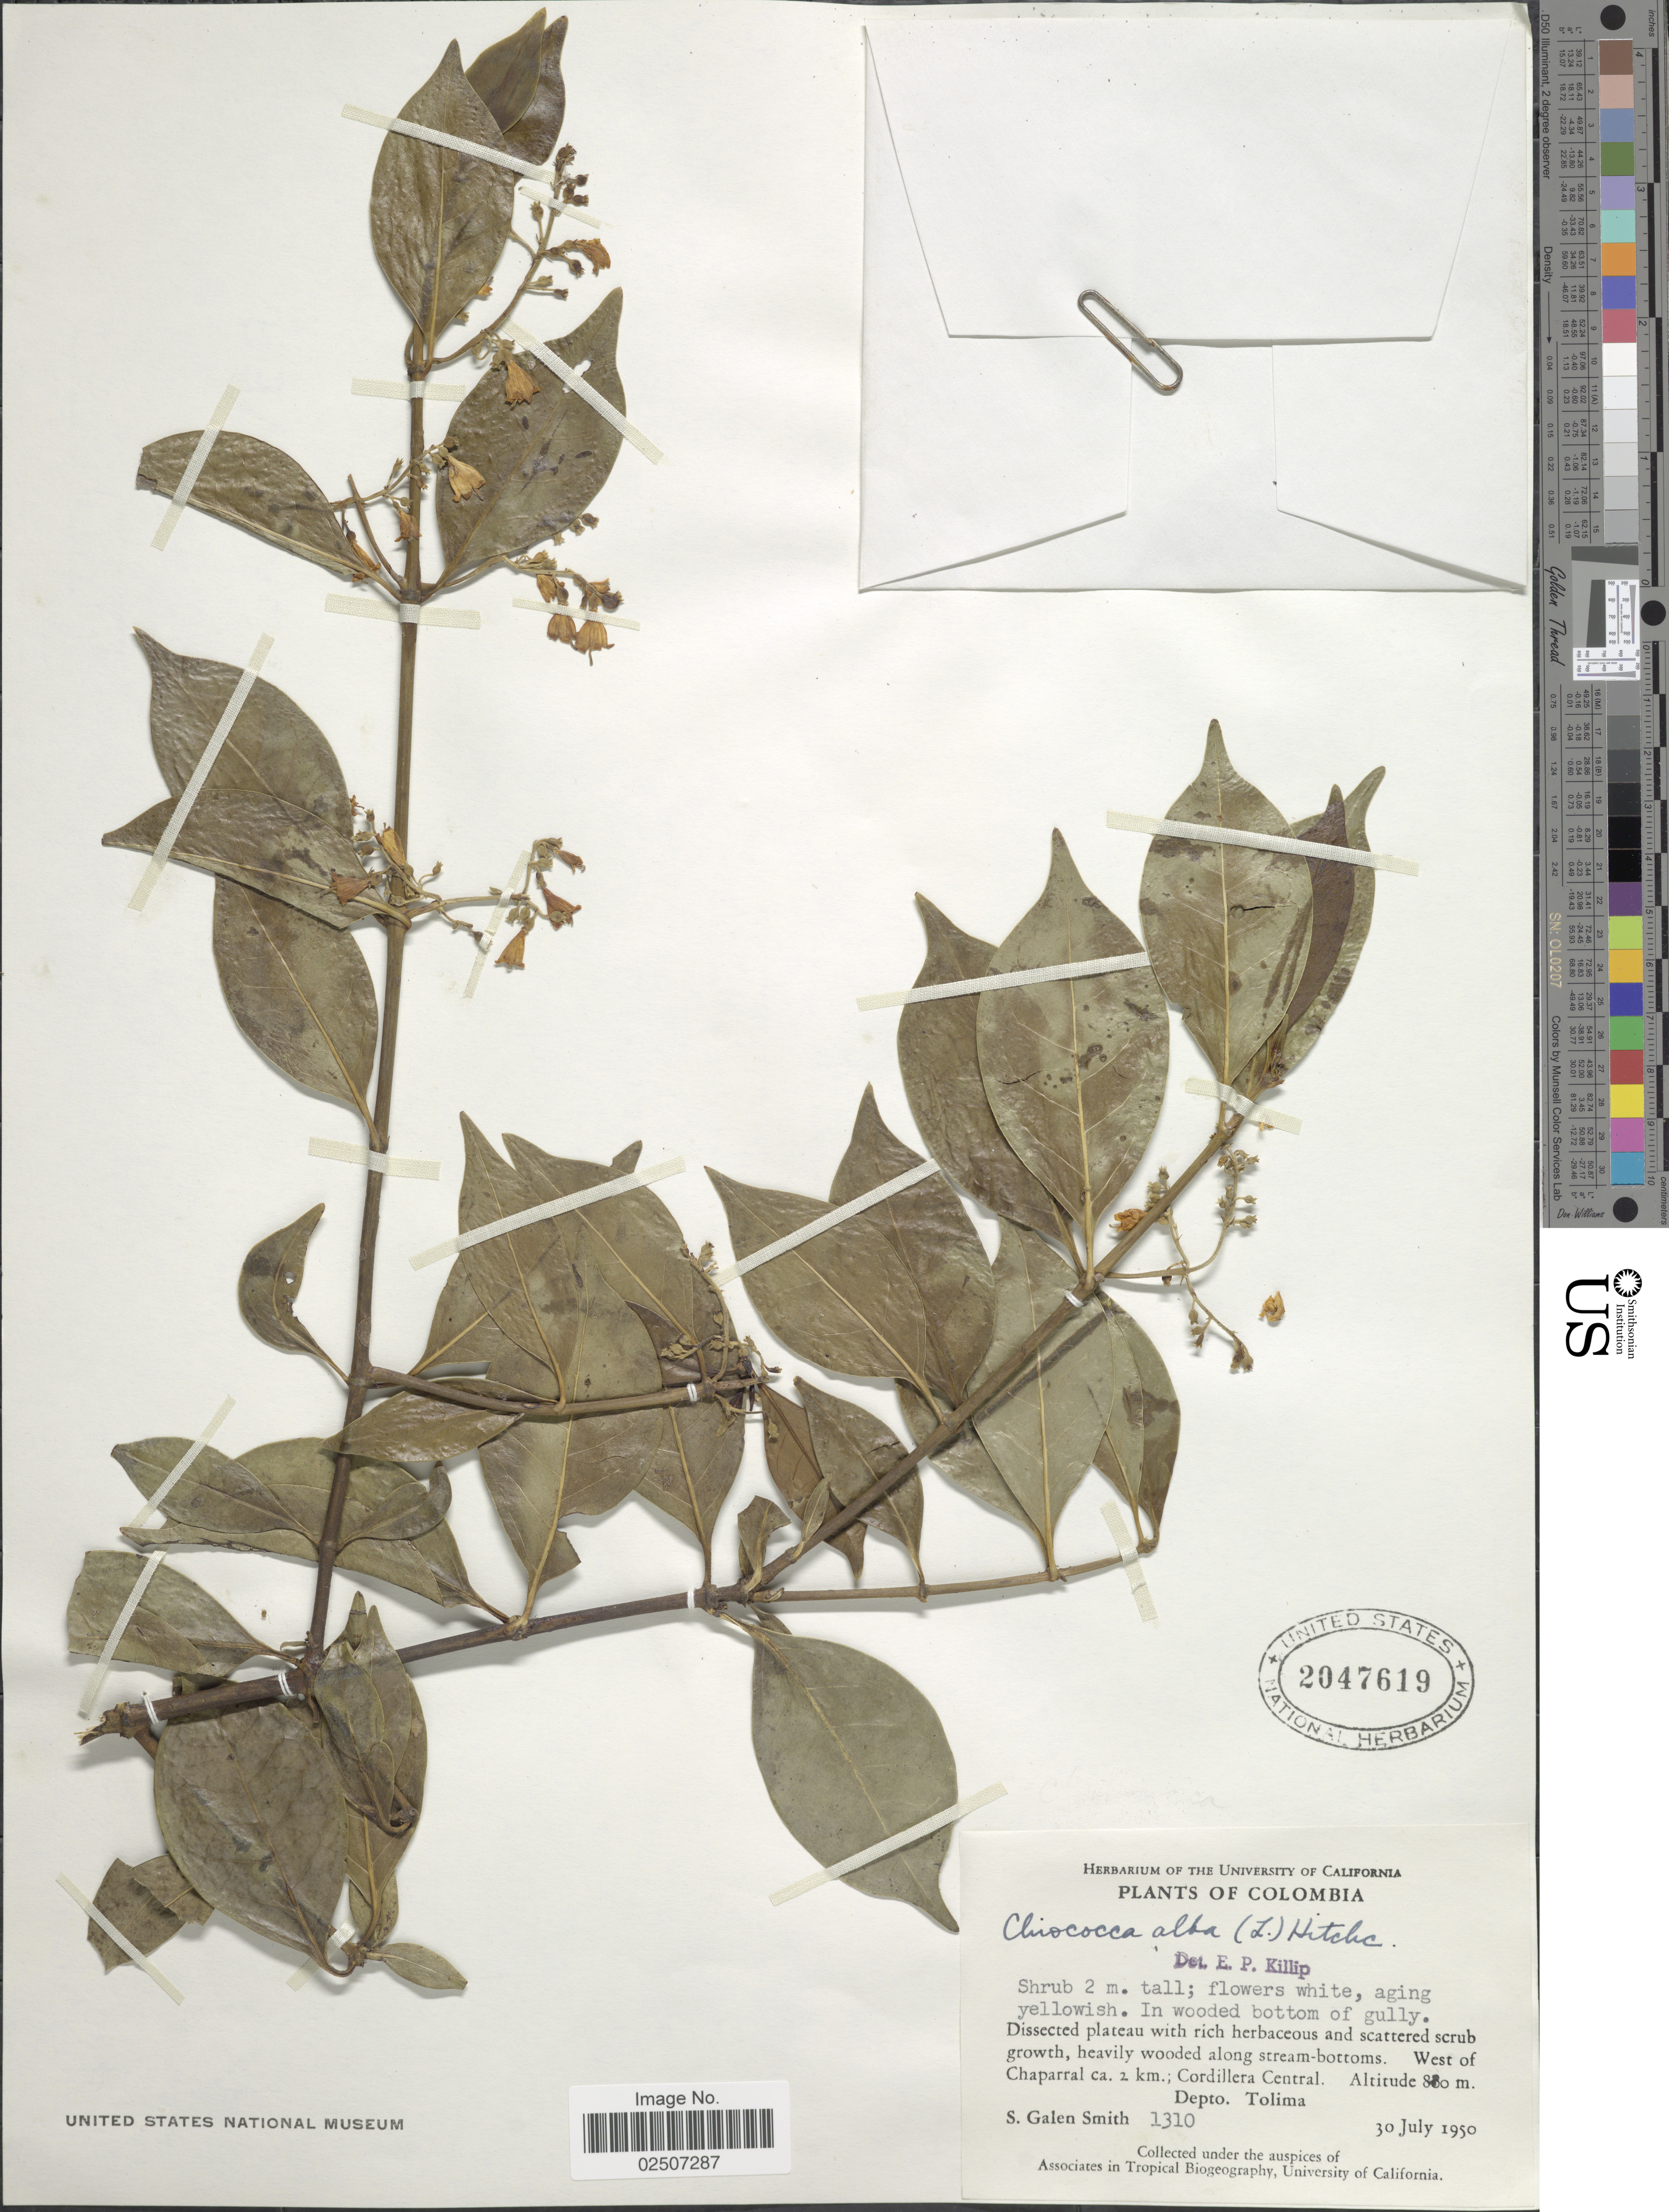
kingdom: Plantae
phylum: Tracheophyta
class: Magnoliopsida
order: Gentianales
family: Rubiaceae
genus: Chiococca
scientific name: Chiococca alba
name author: (L.) Hitchc.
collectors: S. G. Smith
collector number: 1310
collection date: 1950-07-30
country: Colombia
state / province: Tolima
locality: West of Chaparral ca. 2 km.; Cordillera Central. Depto. Tolima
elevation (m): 880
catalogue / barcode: US 2047619